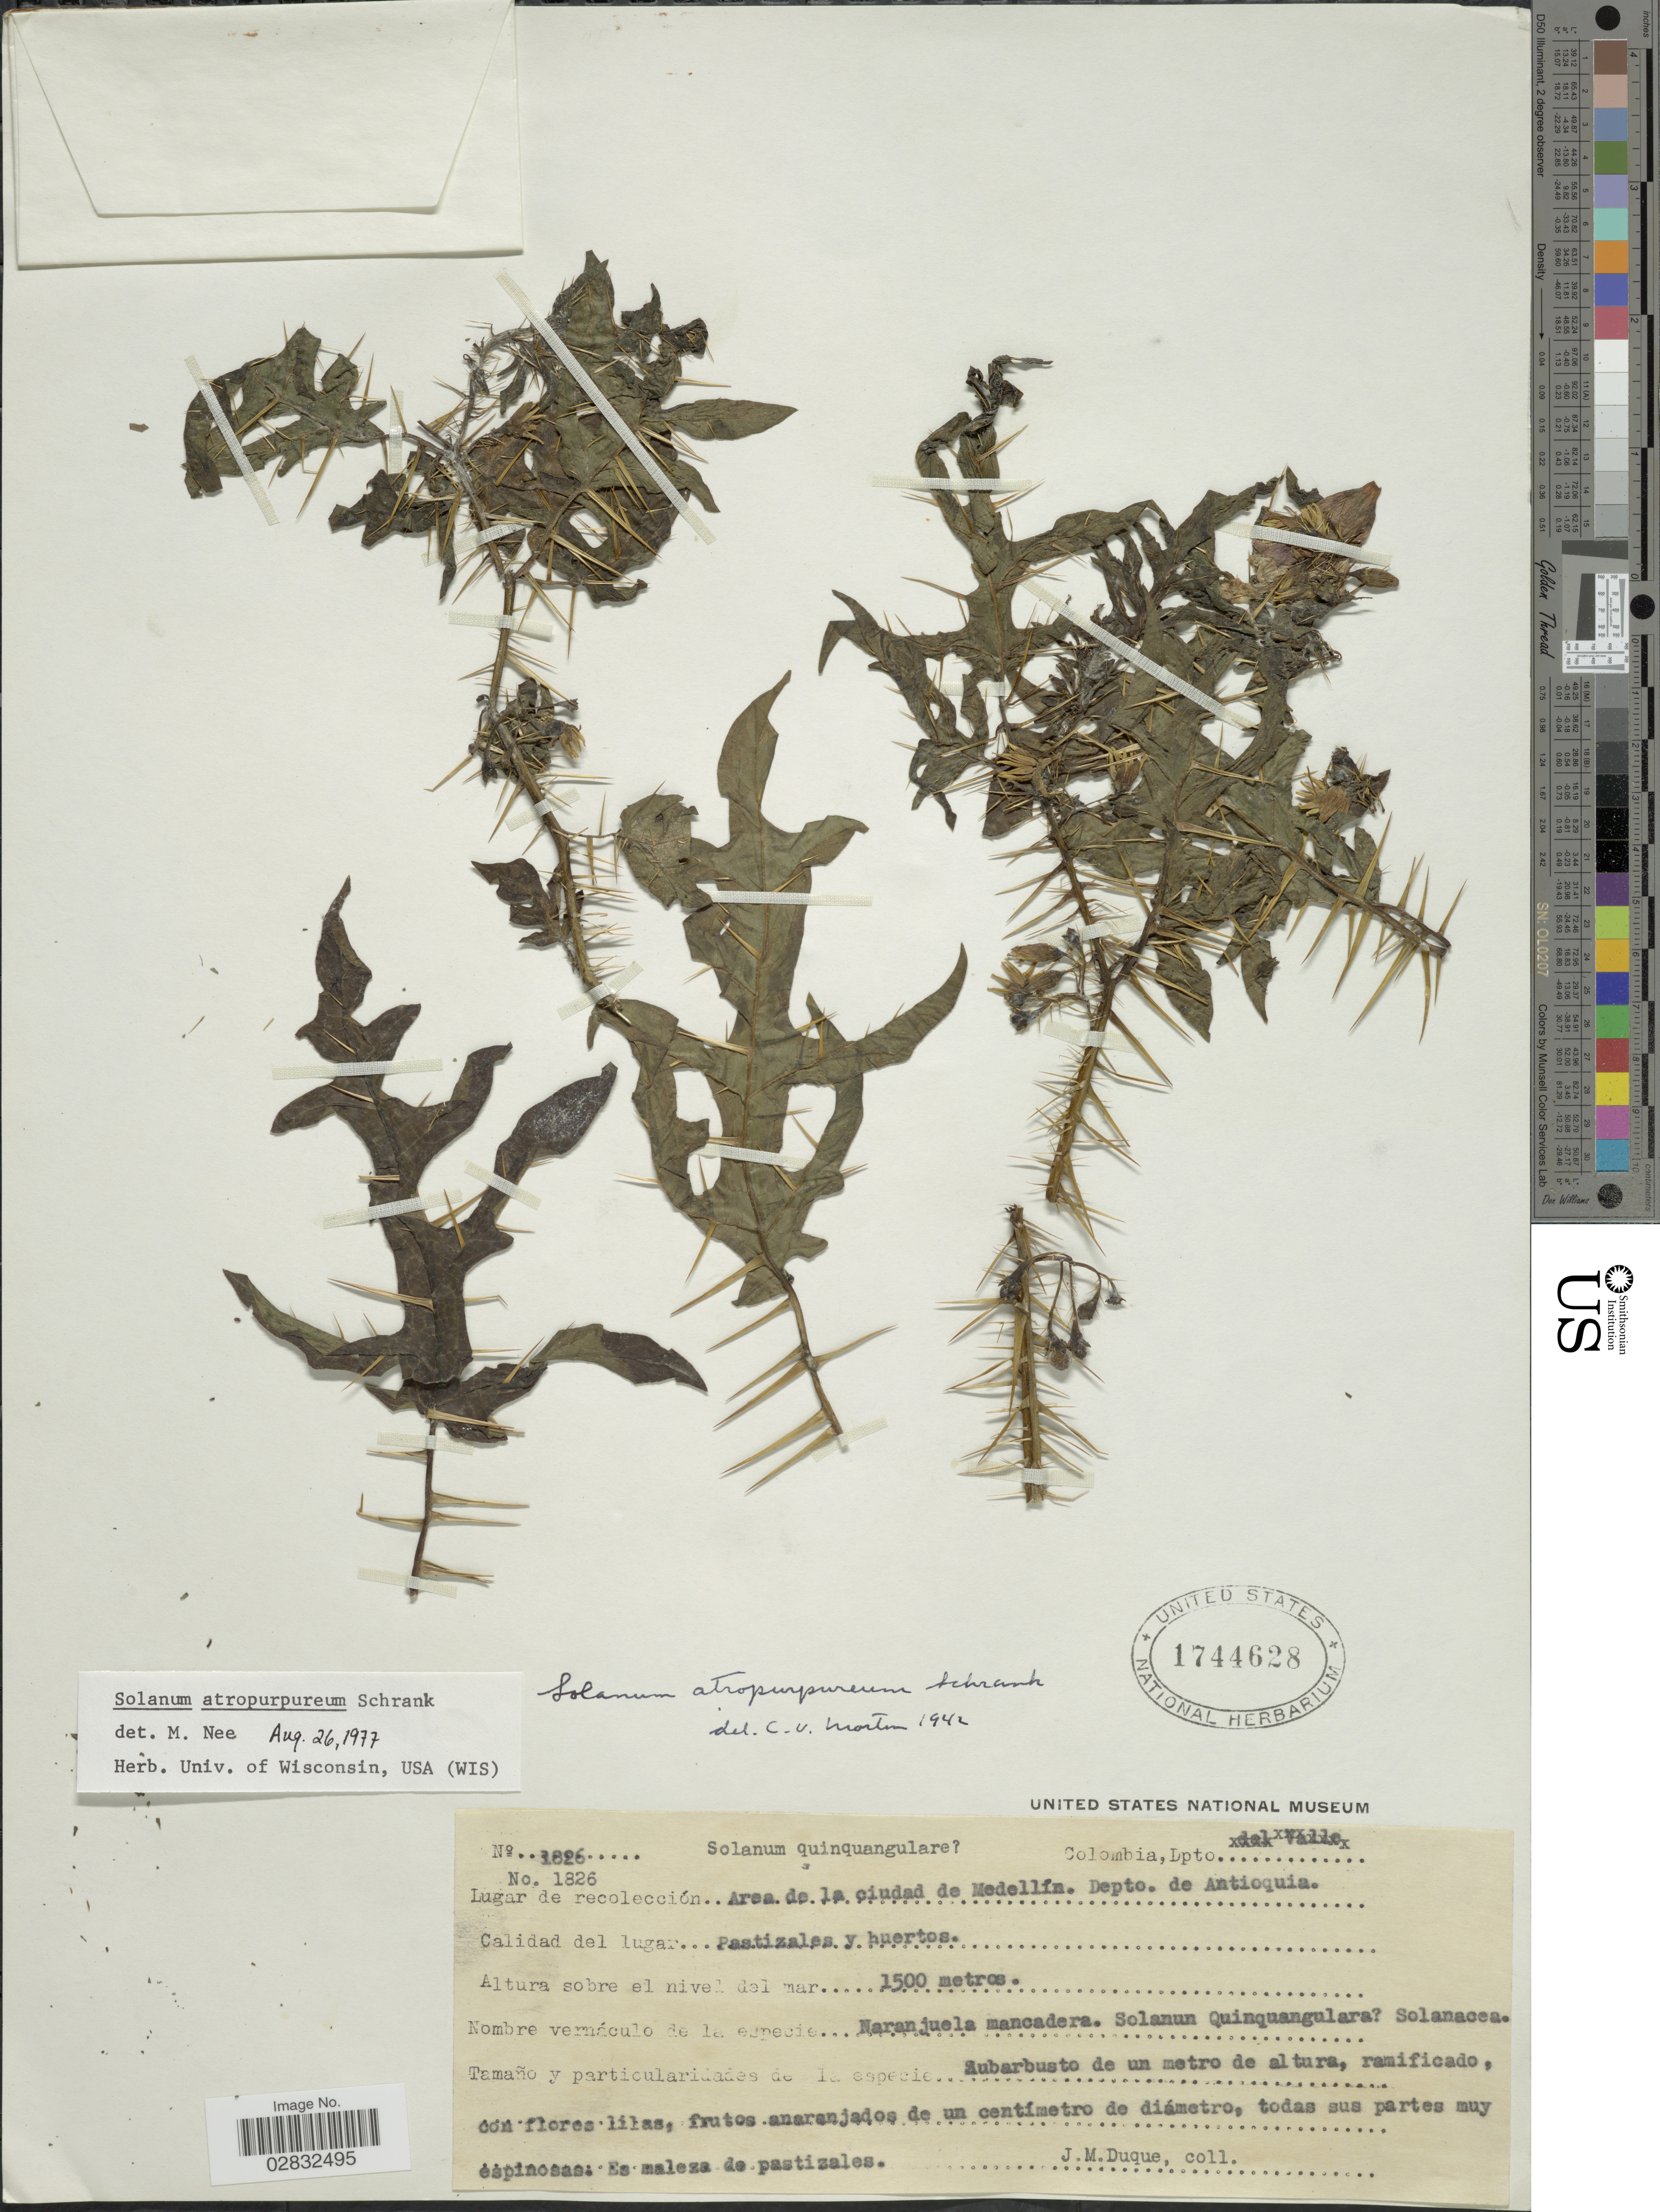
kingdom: Plantae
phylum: Tracheophyta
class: Magnoliopsida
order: Solanales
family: Solanaceae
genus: Solanum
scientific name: Solanum atropurpureum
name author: Schrank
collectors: J. Duque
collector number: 1826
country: Colombia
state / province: Antioquia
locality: Area de la ciudad de Medellín, Depto. de Antioquia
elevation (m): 1500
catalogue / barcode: US 1744628